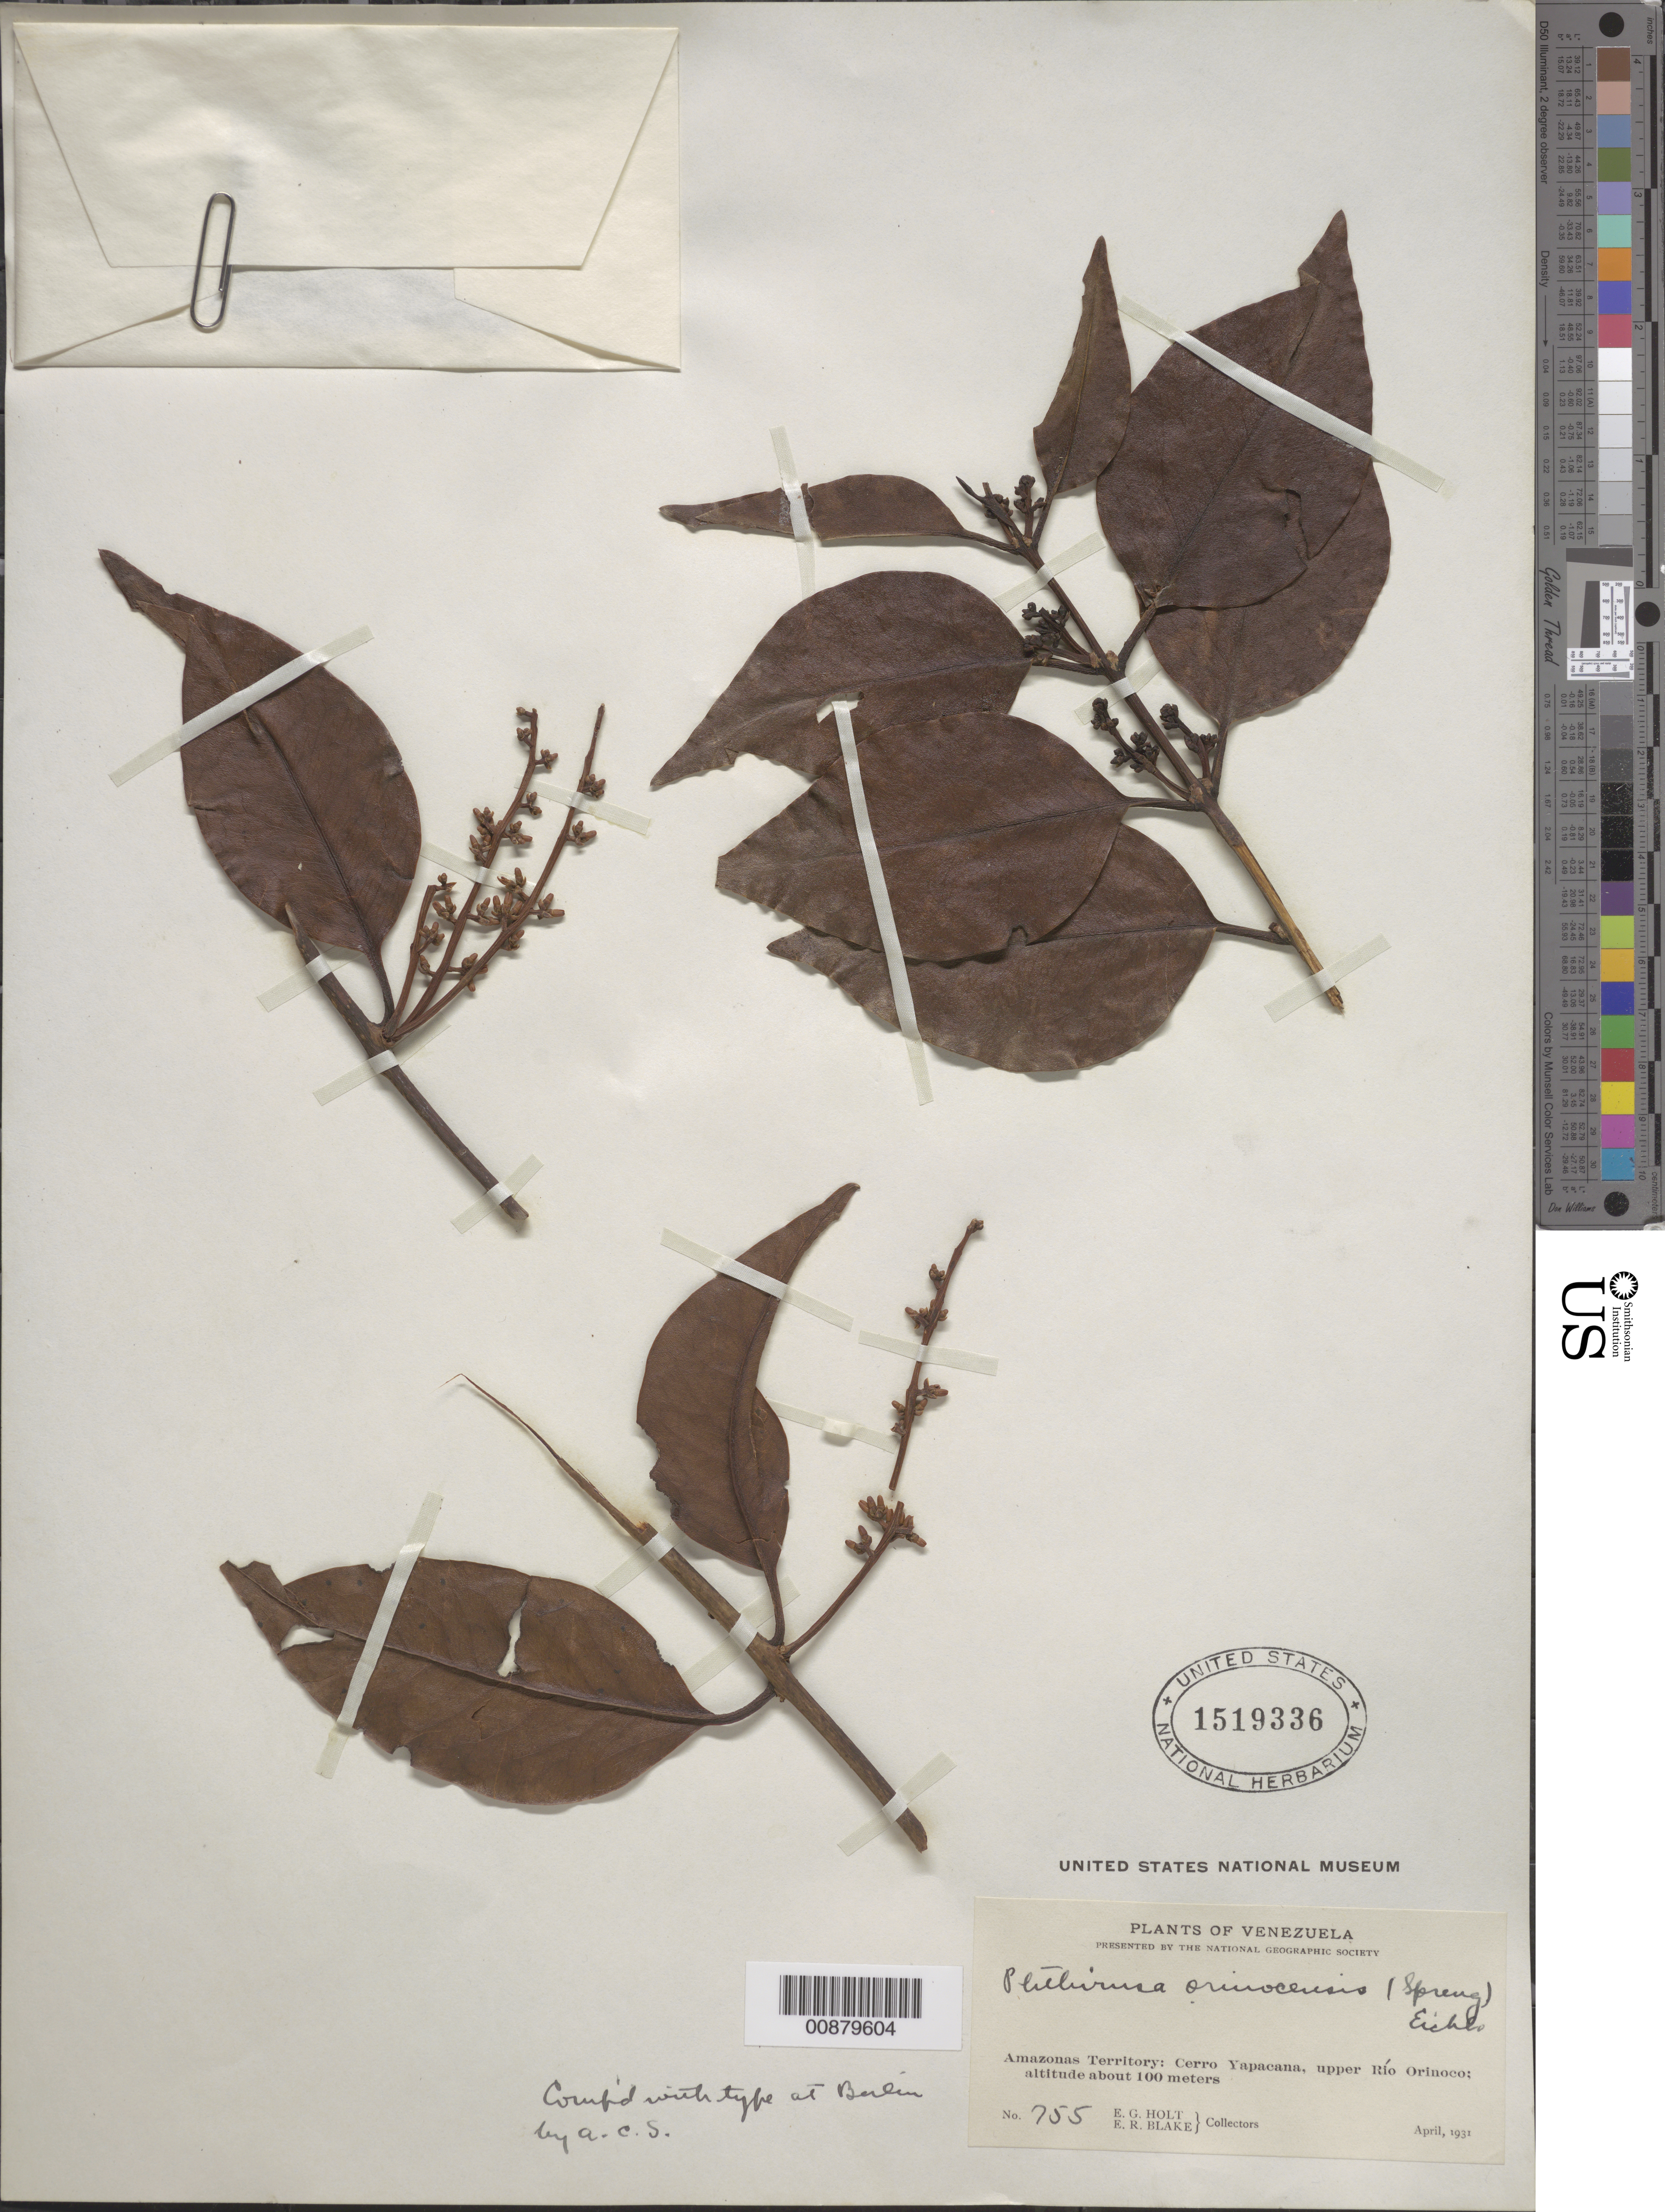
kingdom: Plantae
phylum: Tracheophyta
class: Magnoliopsida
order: Santalales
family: Loranthaceae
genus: Phthirusa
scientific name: Phthirusa orinocensis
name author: (Spreng.) Eichler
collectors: E. Holt & E. R. Blake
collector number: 755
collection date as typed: Apr-31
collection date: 1931-04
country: Venezuela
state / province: Amazonas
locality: Cerro Yapacána, upper Río Orinoco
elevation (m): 100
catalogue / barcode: US 1519336